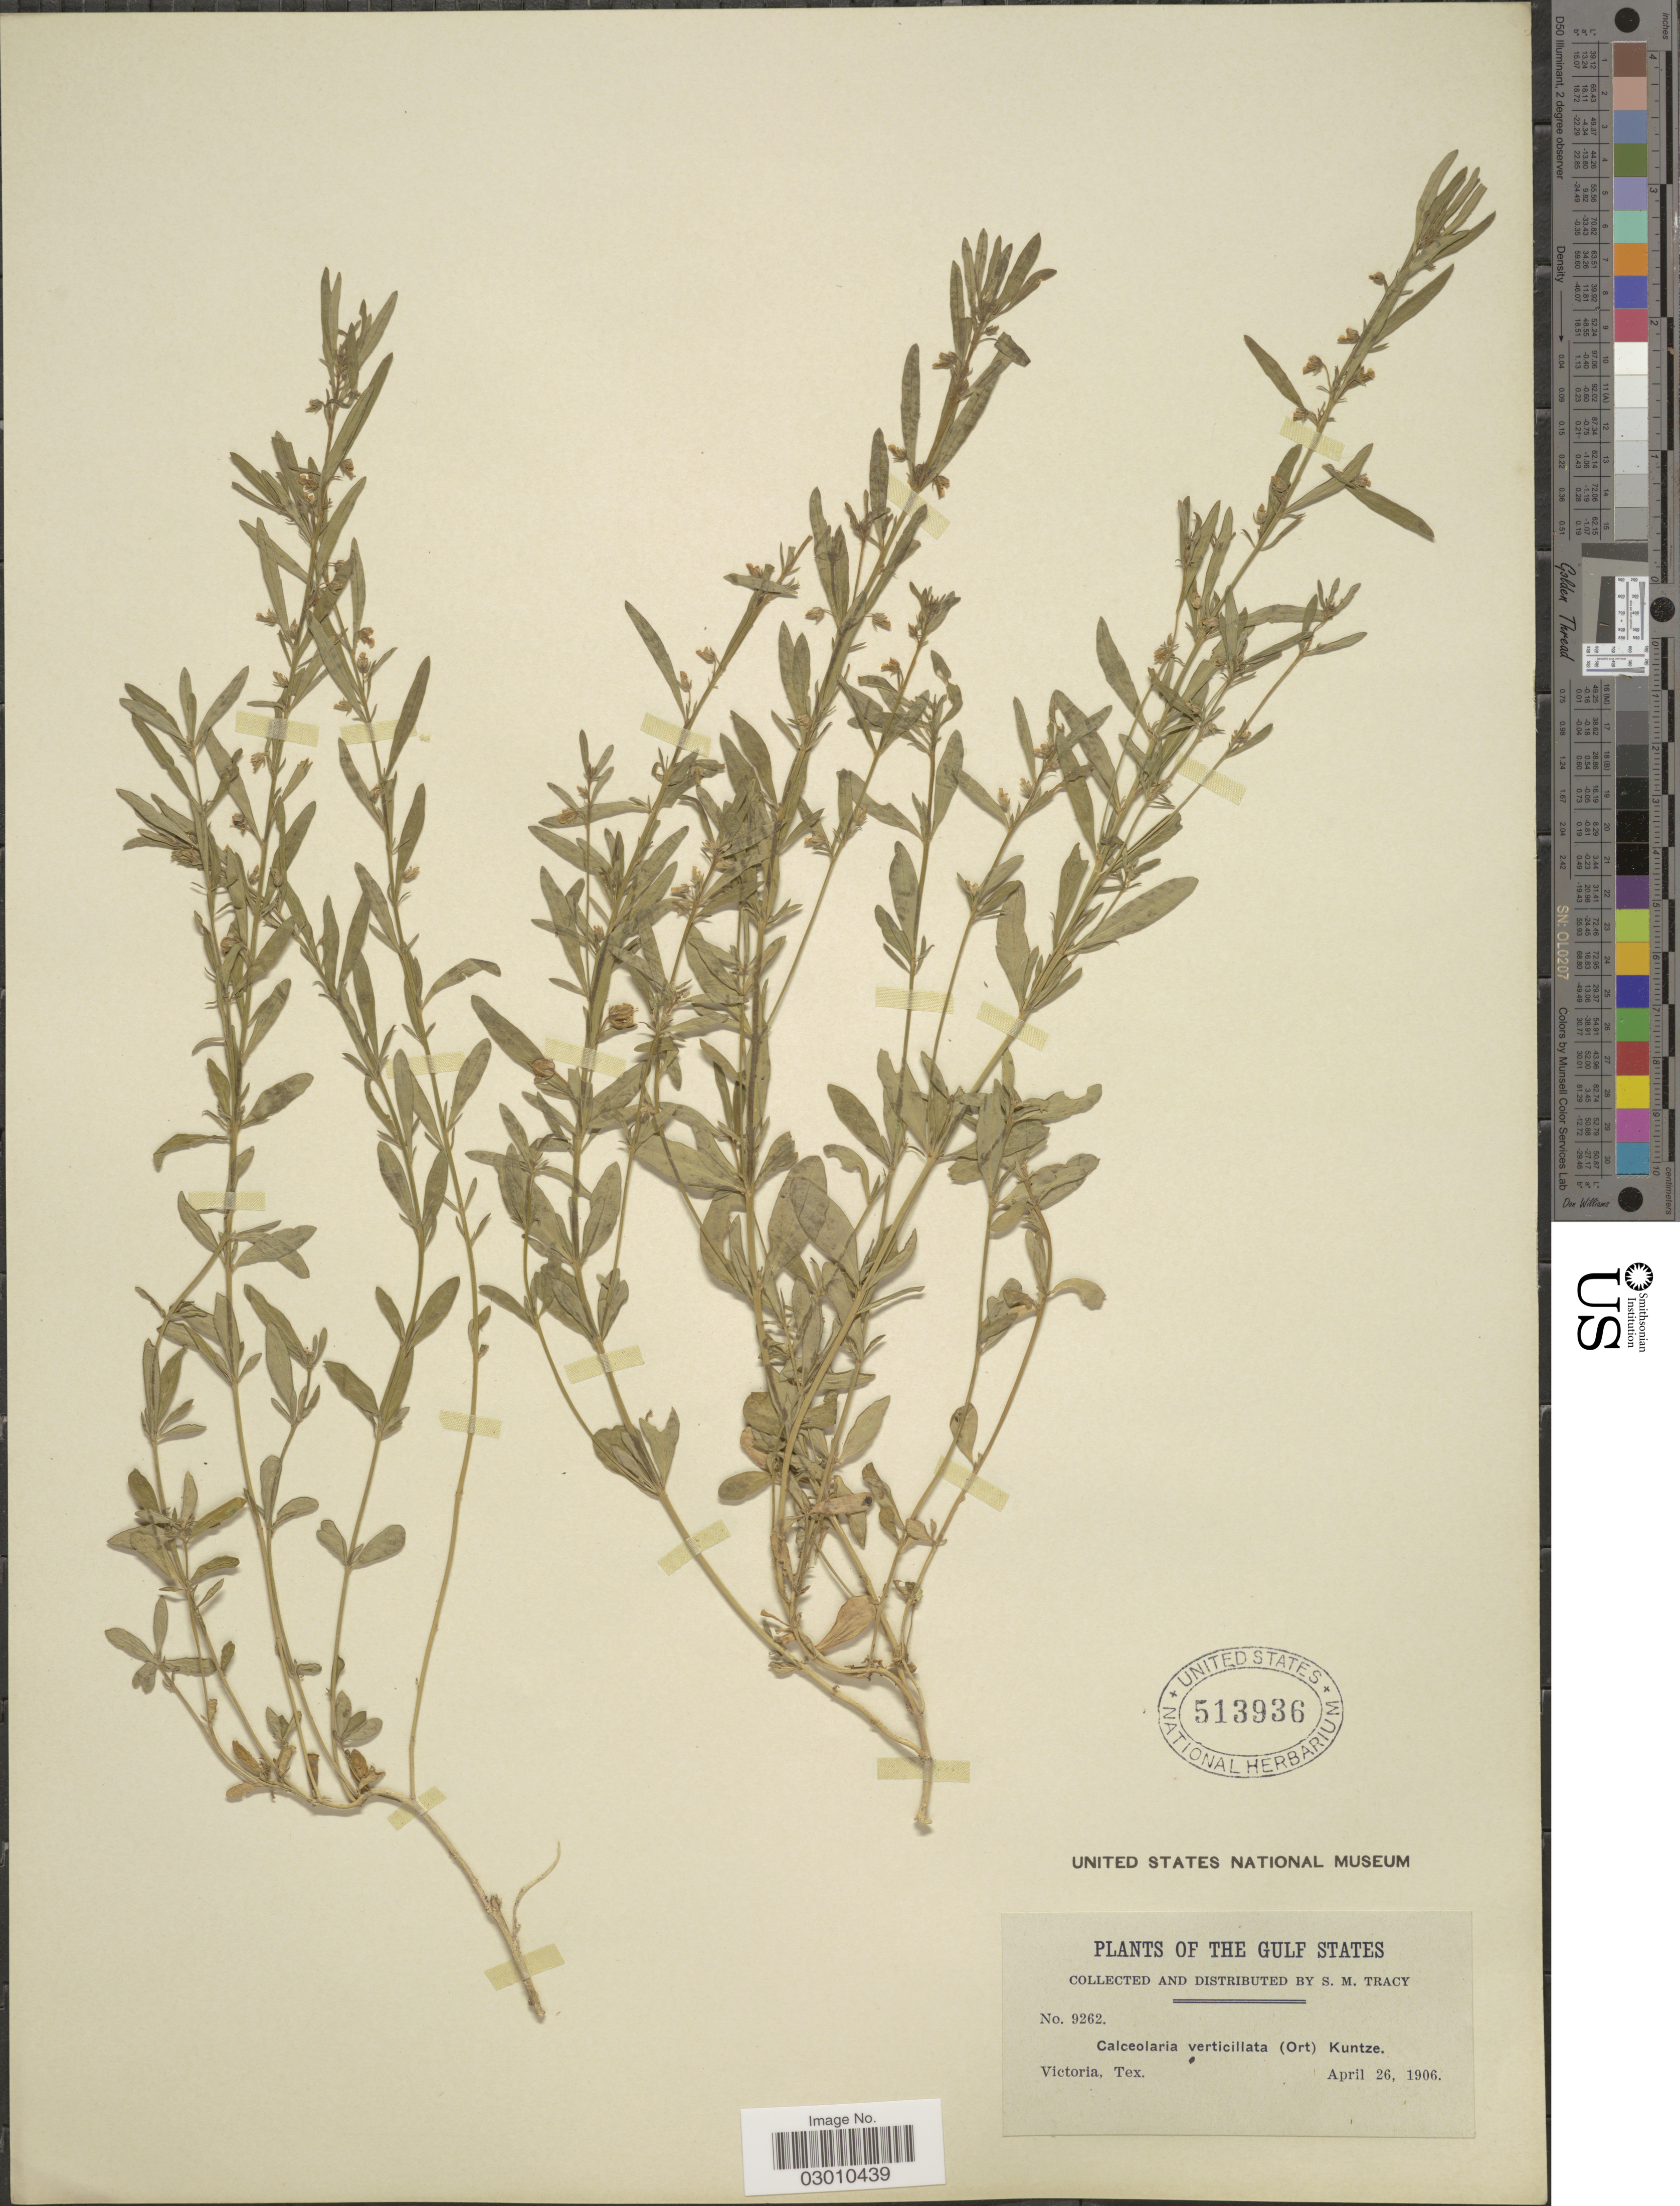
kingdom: Plantae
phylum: Tracheophyta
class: Magnoliopsida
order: Malpighiales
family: Violaceae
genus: Pombalia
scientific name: Pombalia verticillata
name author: (Ortega) Paula-Souza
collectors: S. M. Tracy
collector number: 9262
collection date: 1906-04-26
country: United States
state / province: Texas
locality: The Gulf States. Victoria.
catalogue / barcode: US 513936